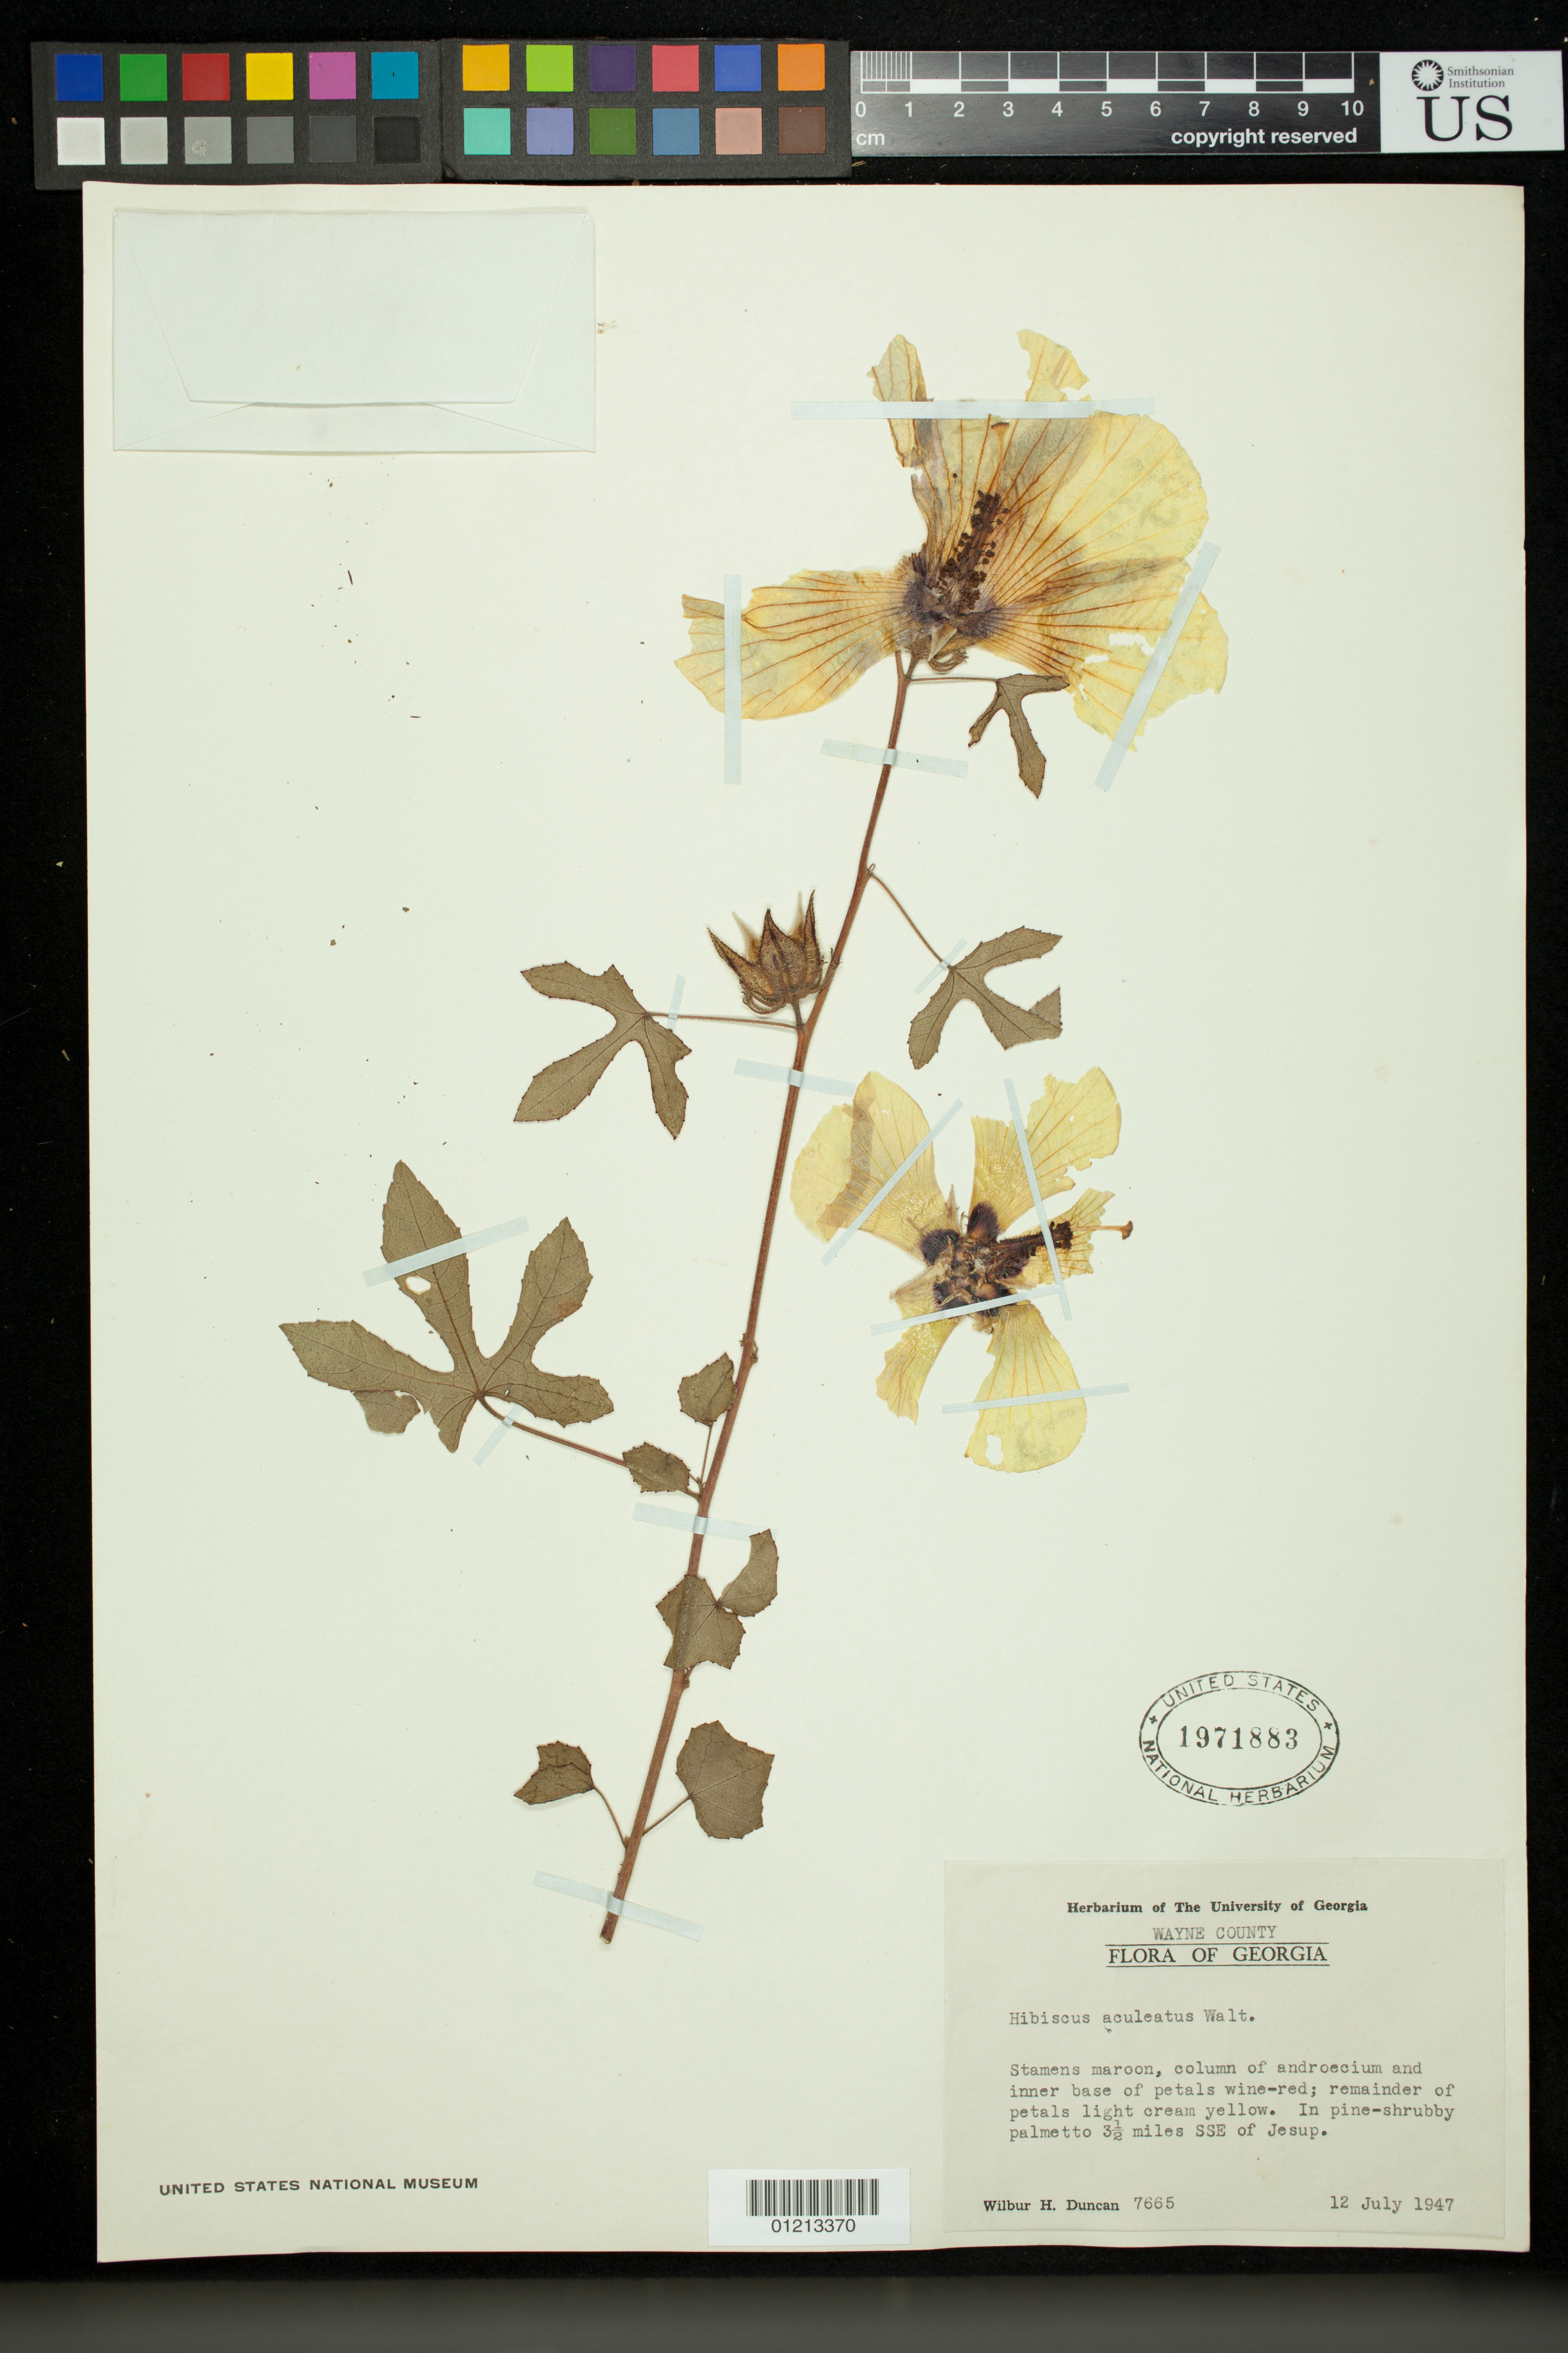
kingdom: Plantae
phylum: Tracheophyta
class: Magnoliopsida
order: Malvales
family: Malvaceae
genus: Sabdariffa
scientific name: Sabdariffa aculeata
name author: (Walter) M.M. Hanes & R.L. Barrett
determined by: Dorr, Laurence J., Curator (BOT), Smithsonian Institution - National Museum of Natural History (UNITED STATES)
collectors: W. H. Duncan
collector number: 7665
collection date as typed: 07 Dec 1947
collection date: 1947-12-07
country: United States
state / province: Georgia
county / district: Wayne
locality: Wayne County: 3½ miles SSE of Jesup.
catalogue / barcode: US 1971883